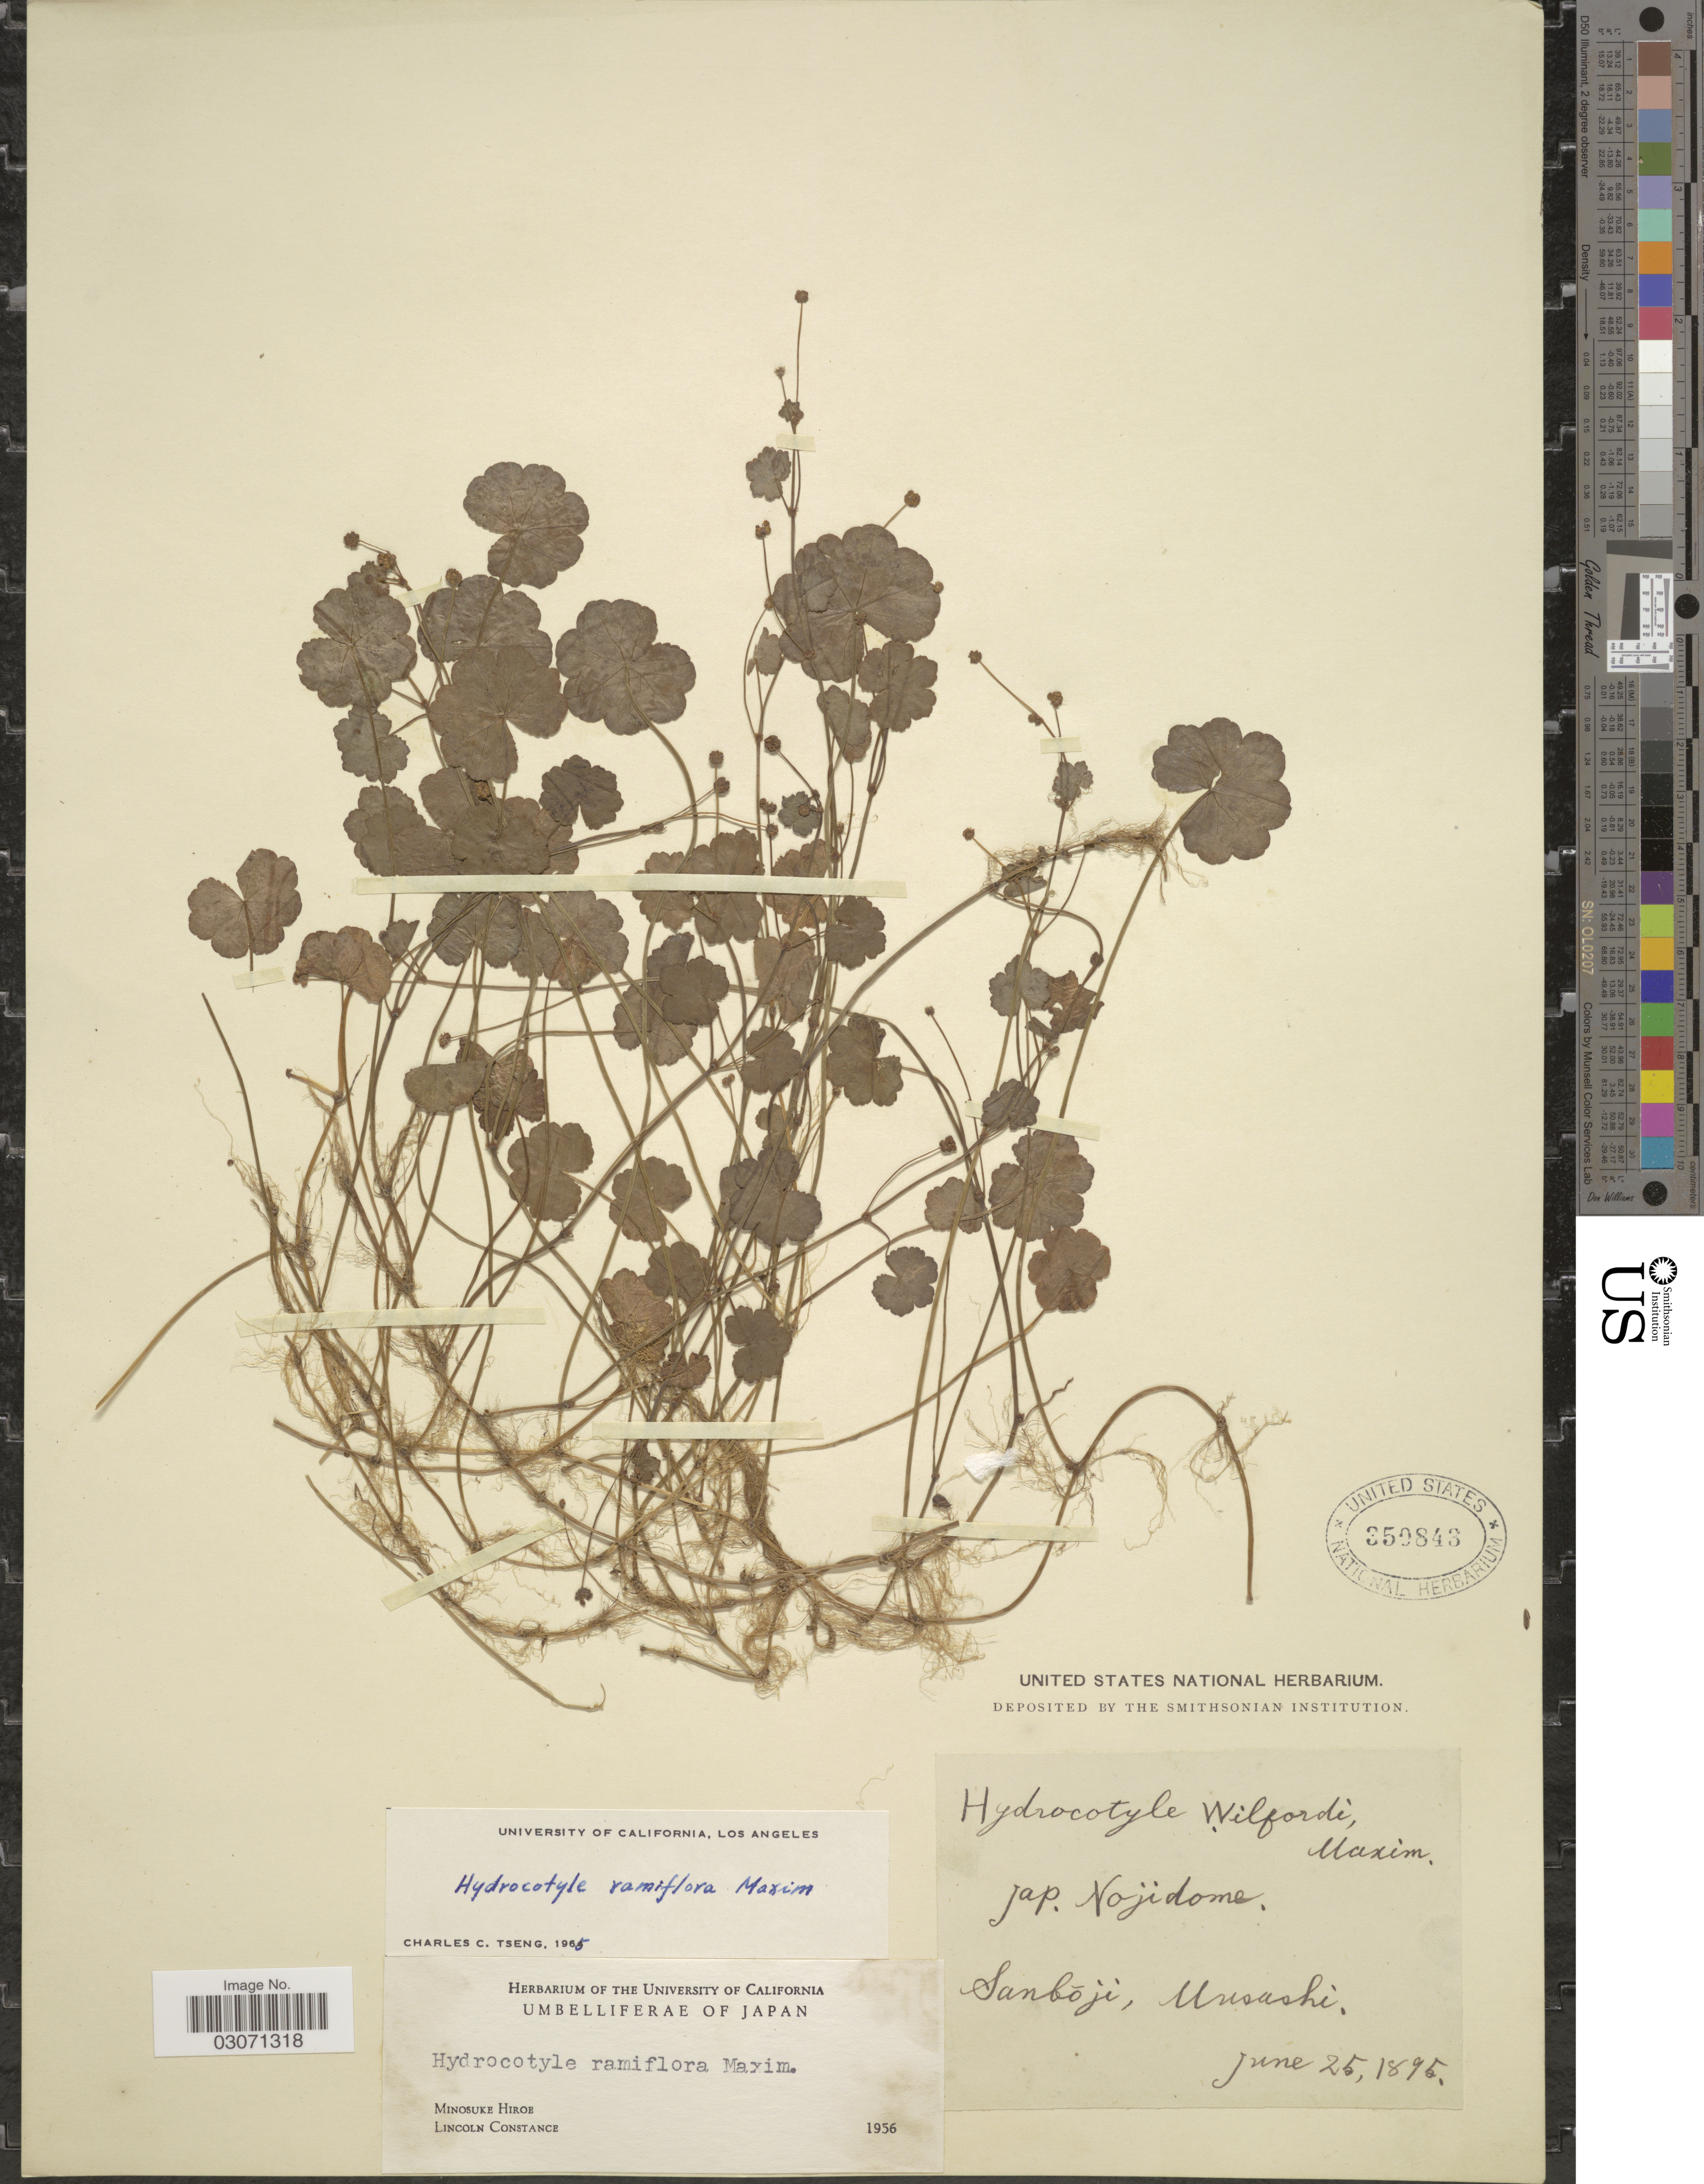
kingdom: Plantae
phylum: Tracheophyta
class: Magnoliopsida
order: Apiales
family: Araliaceae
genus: Hydrocotyle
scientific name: Hydrocotyle ramiflora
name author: Maxim.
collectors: ex herb. United States National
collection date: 1895-06-25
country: Japan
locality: Sanbóji, Musashi.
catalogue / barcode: US 350843